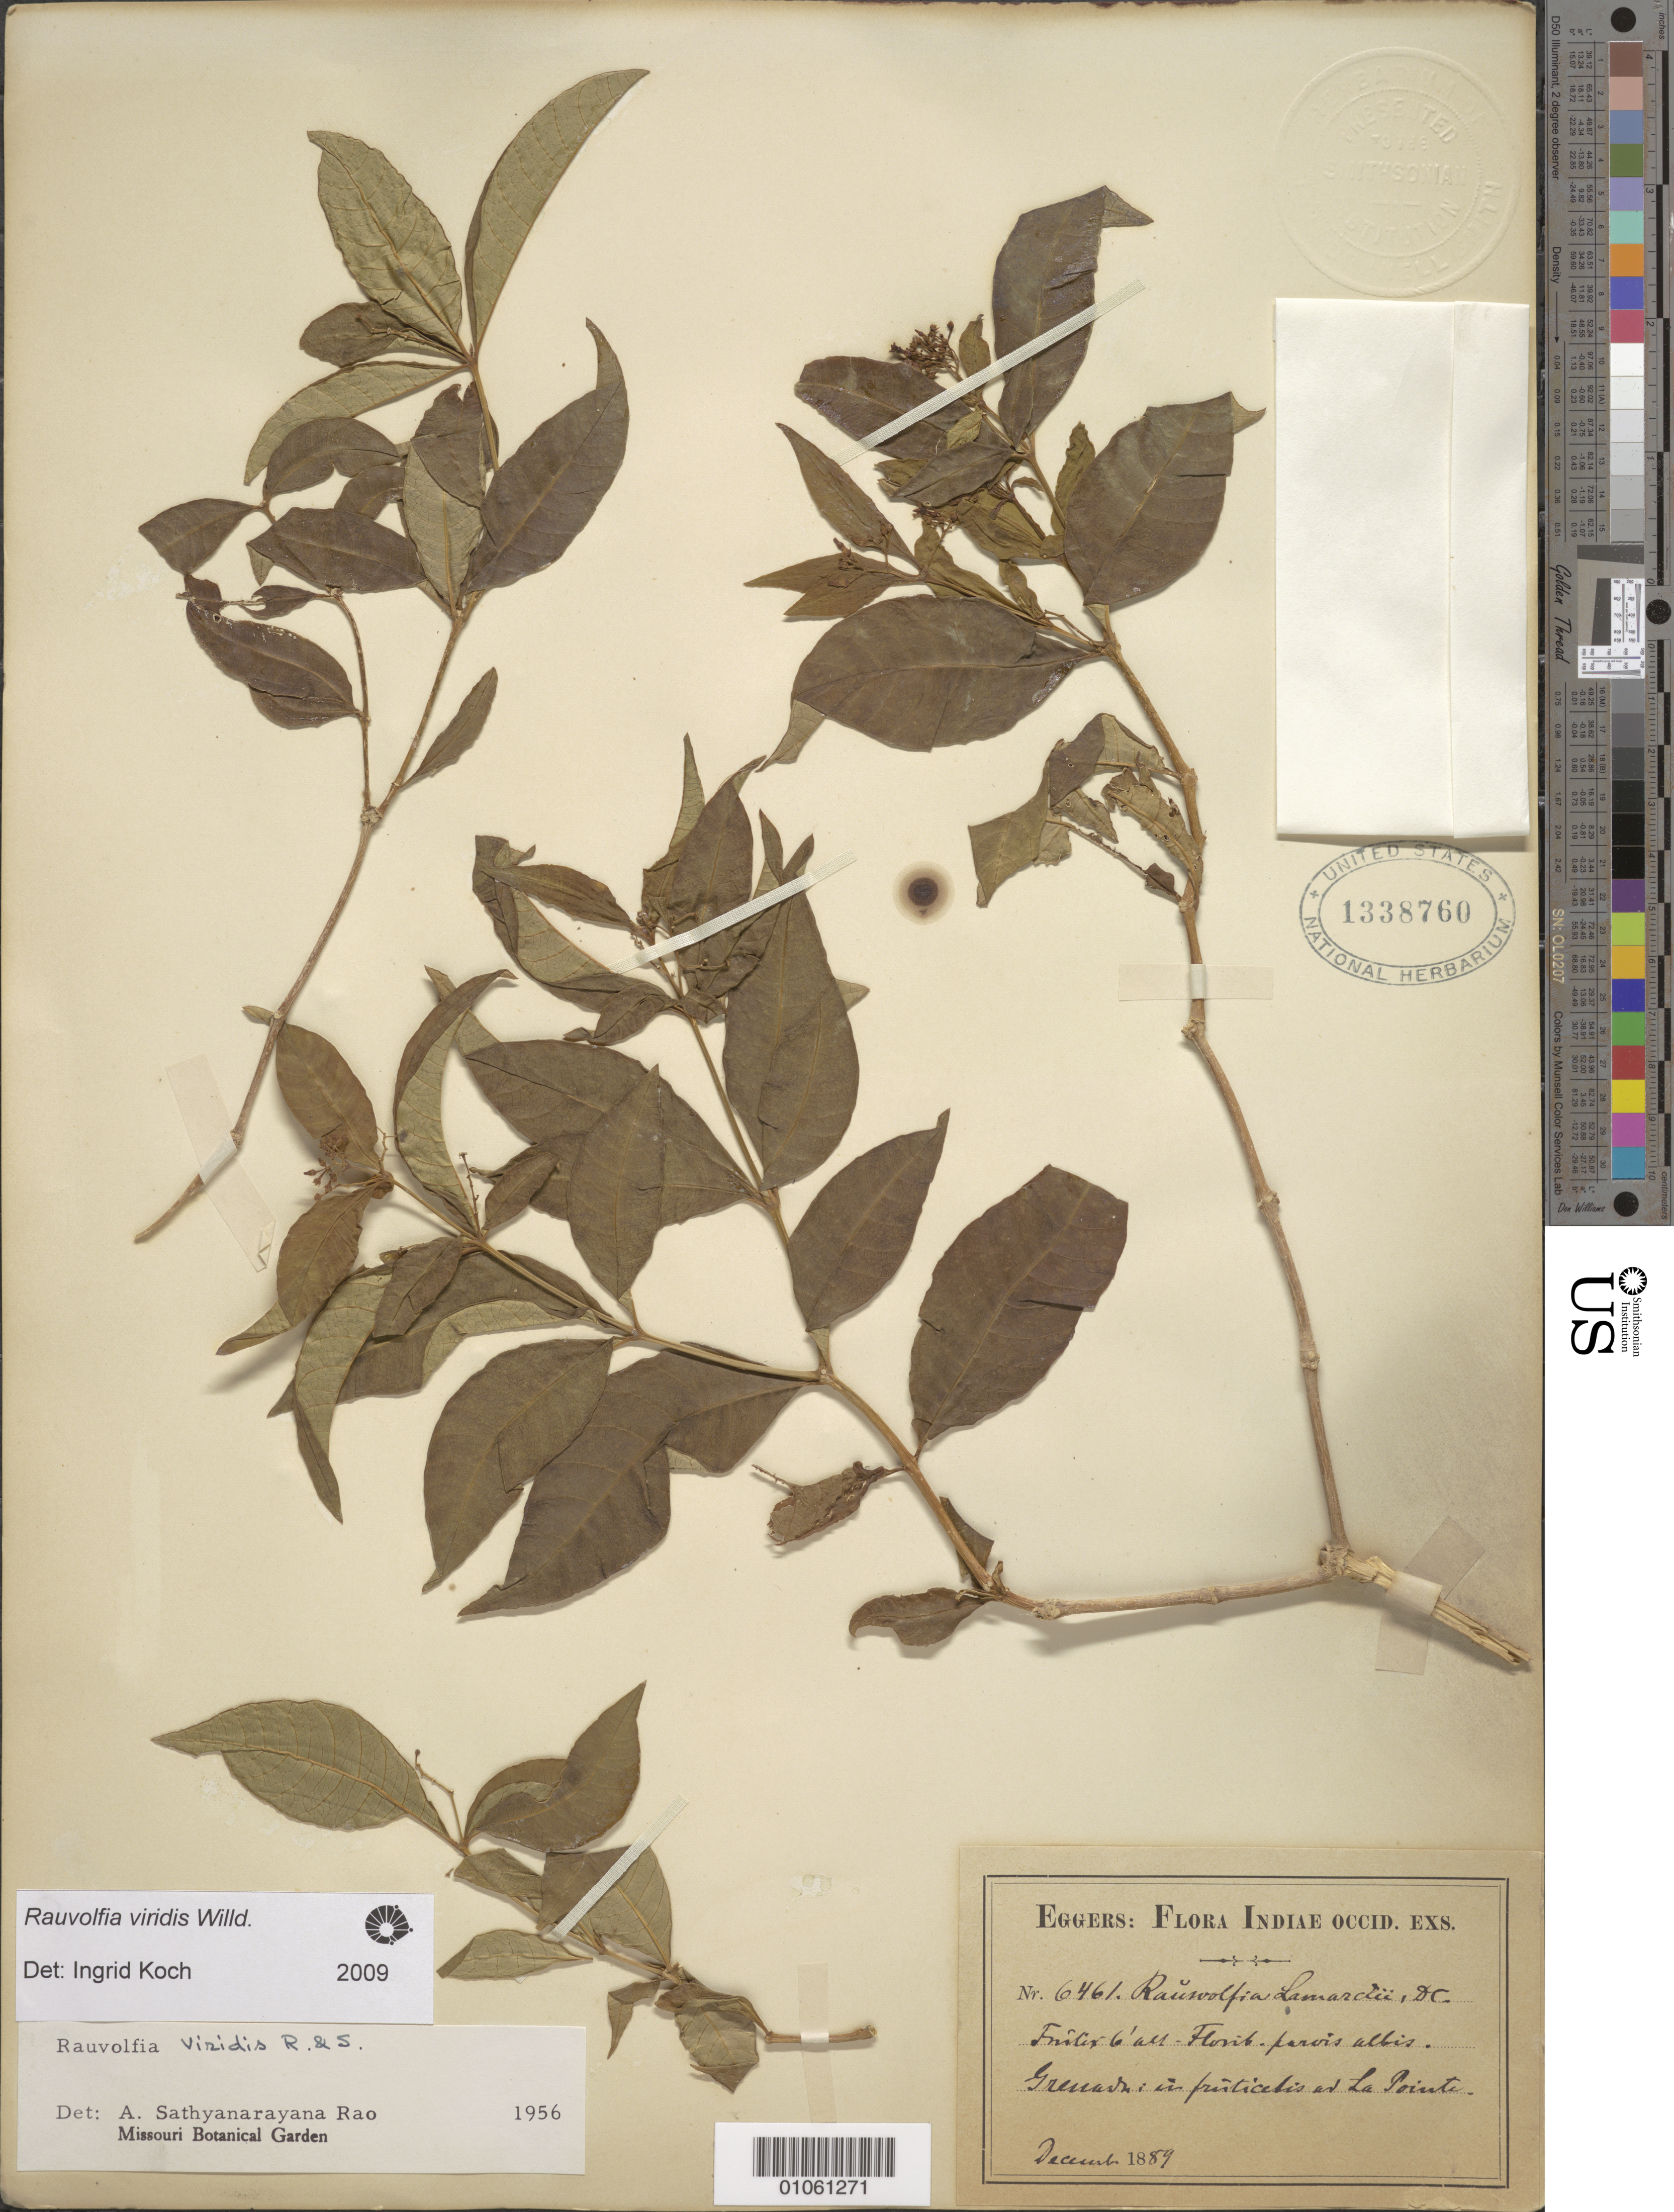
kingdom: Plantae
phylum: Tracheophyta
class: Magnoliopsida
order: Gentianales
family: Apocynaceae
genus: Rauvolfia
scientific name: Rauvolfia viridis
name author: Willd. ex Roem. & Schult.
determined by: Koch, I.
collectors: H. F. A. von Eggers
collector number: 6461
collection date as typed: Dec 1889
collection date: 1889-12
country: Grenada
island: Grenada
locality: La Pointe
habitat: In fruticetis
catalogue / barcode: US 1338760